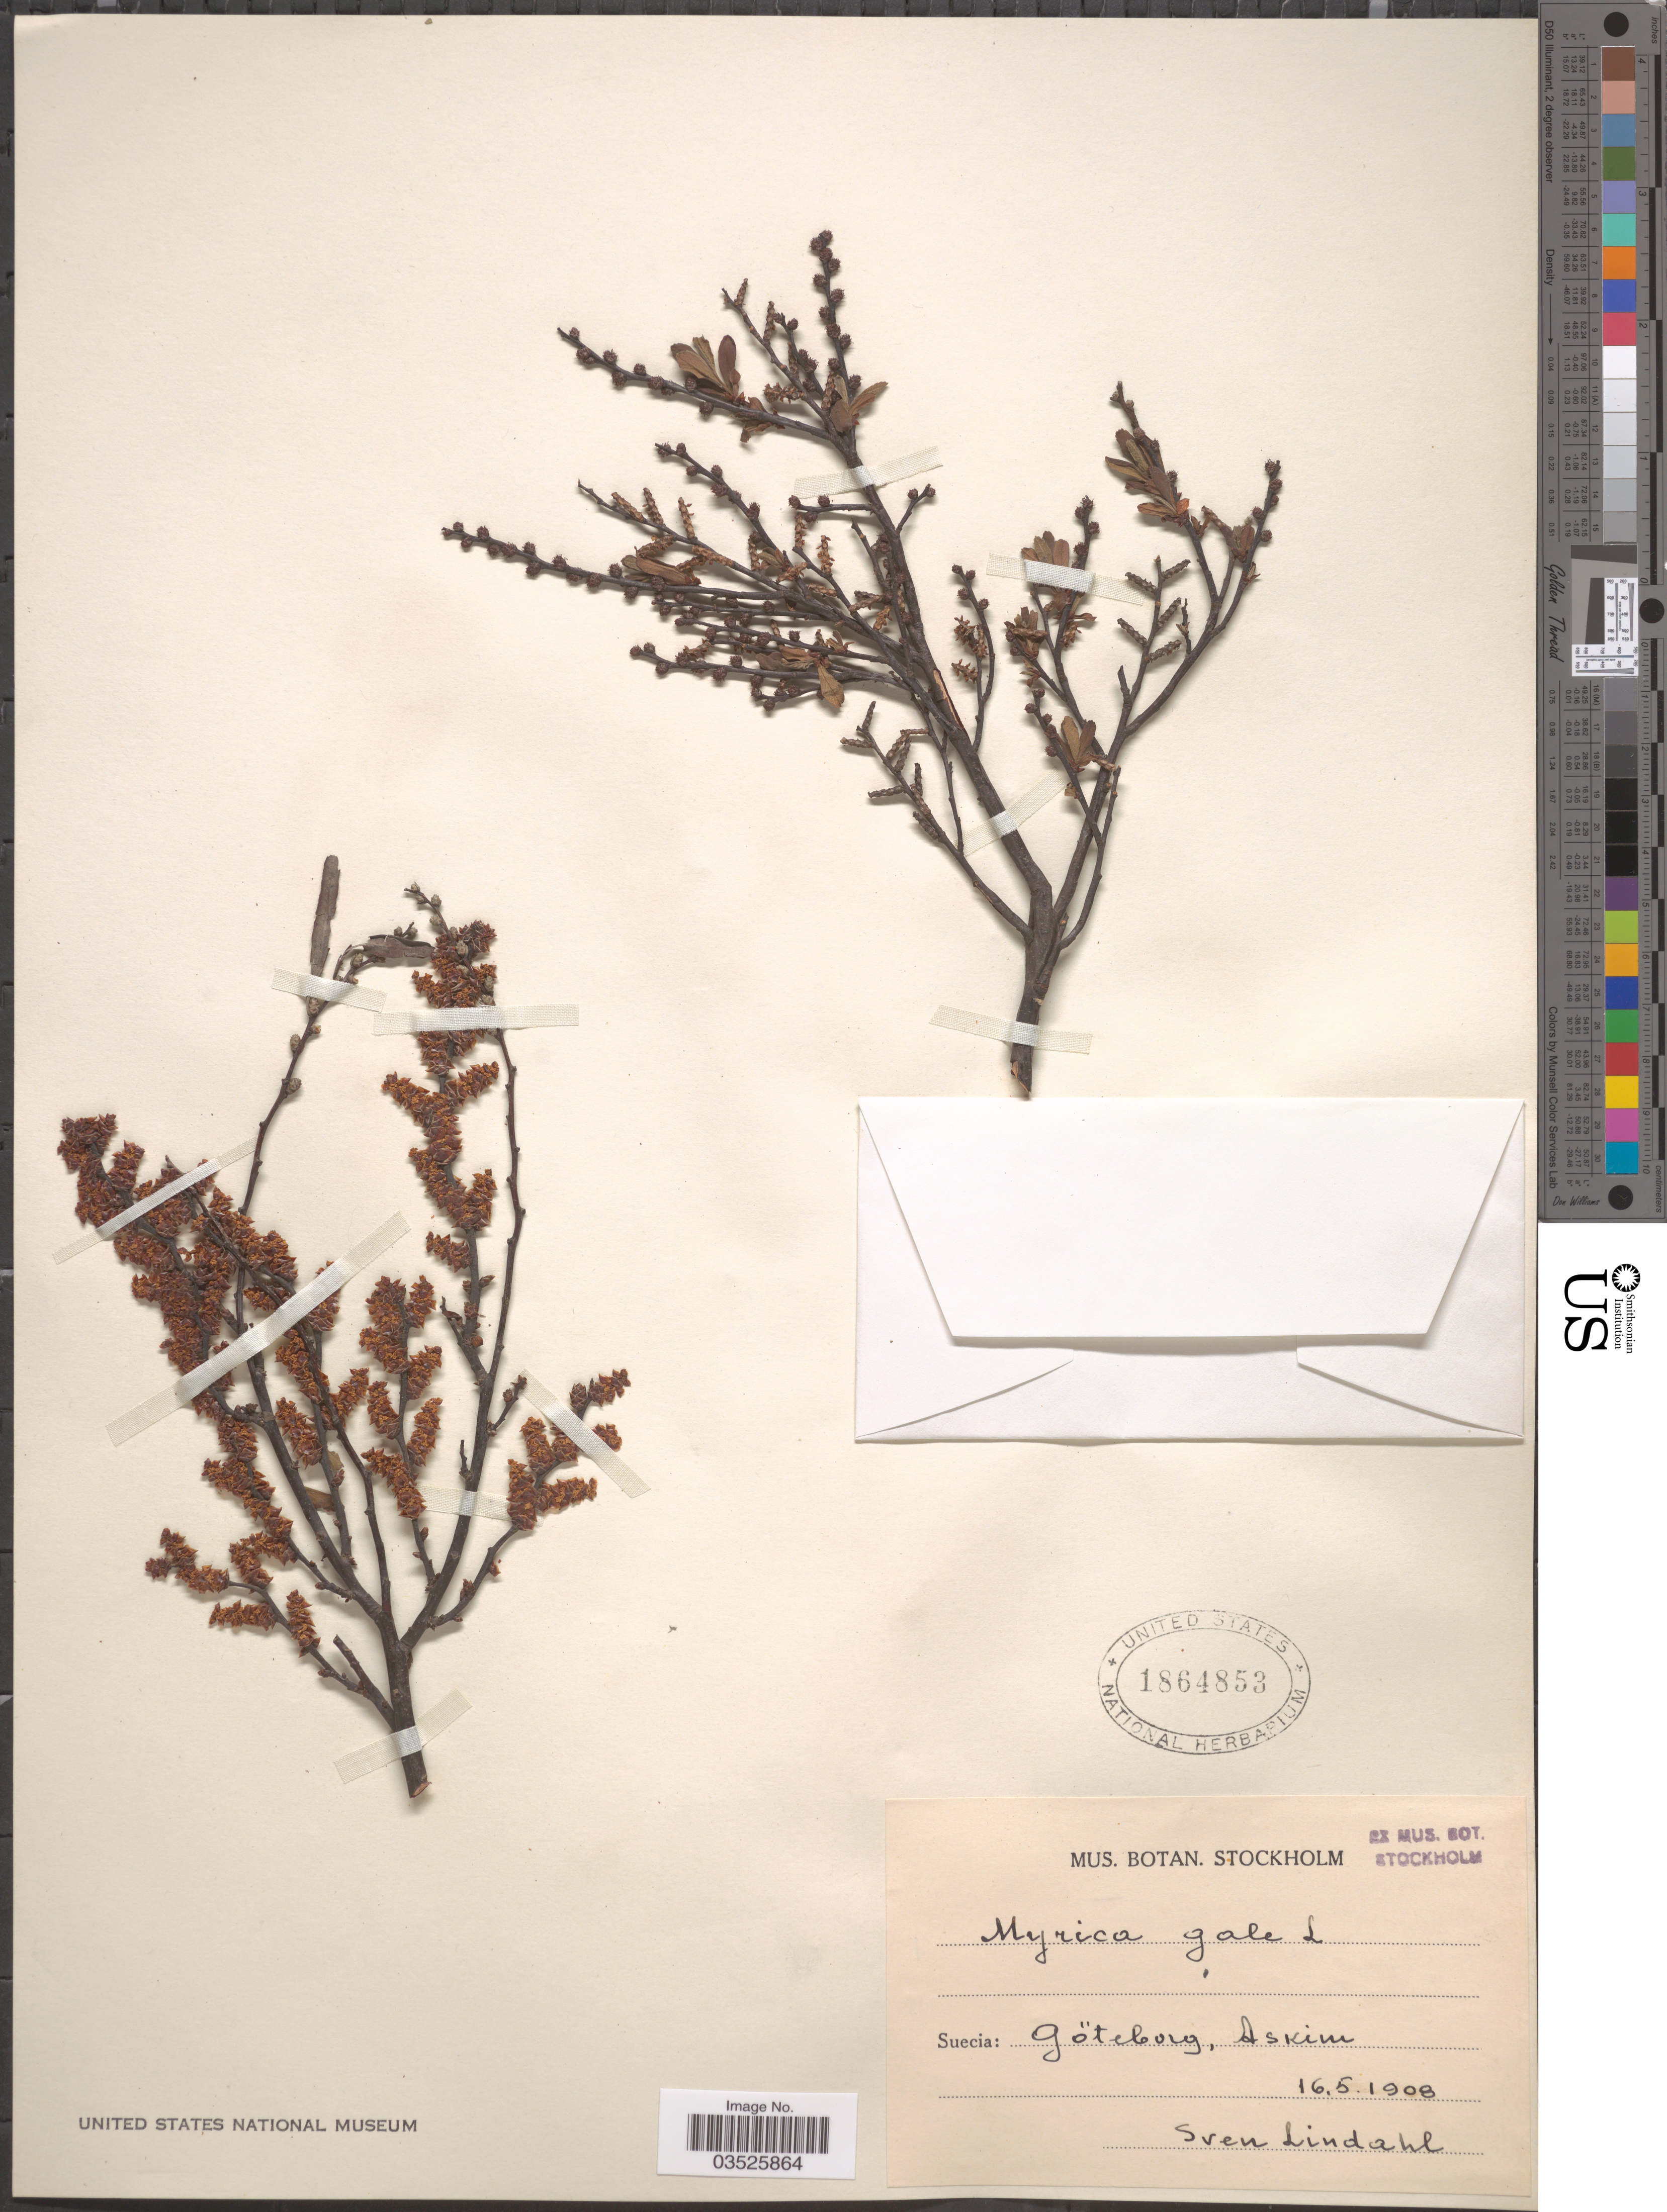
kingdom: Plantae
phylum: Tracheophyta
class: Magnoliopsida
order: Fagales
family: Myricaceae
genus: Myrica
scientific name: Myrica gale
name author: L.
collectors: S. Lindahl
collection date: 1908-05-16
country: Sweden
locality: Suecia: Göteborg, Askim.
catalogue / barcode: US 1864853